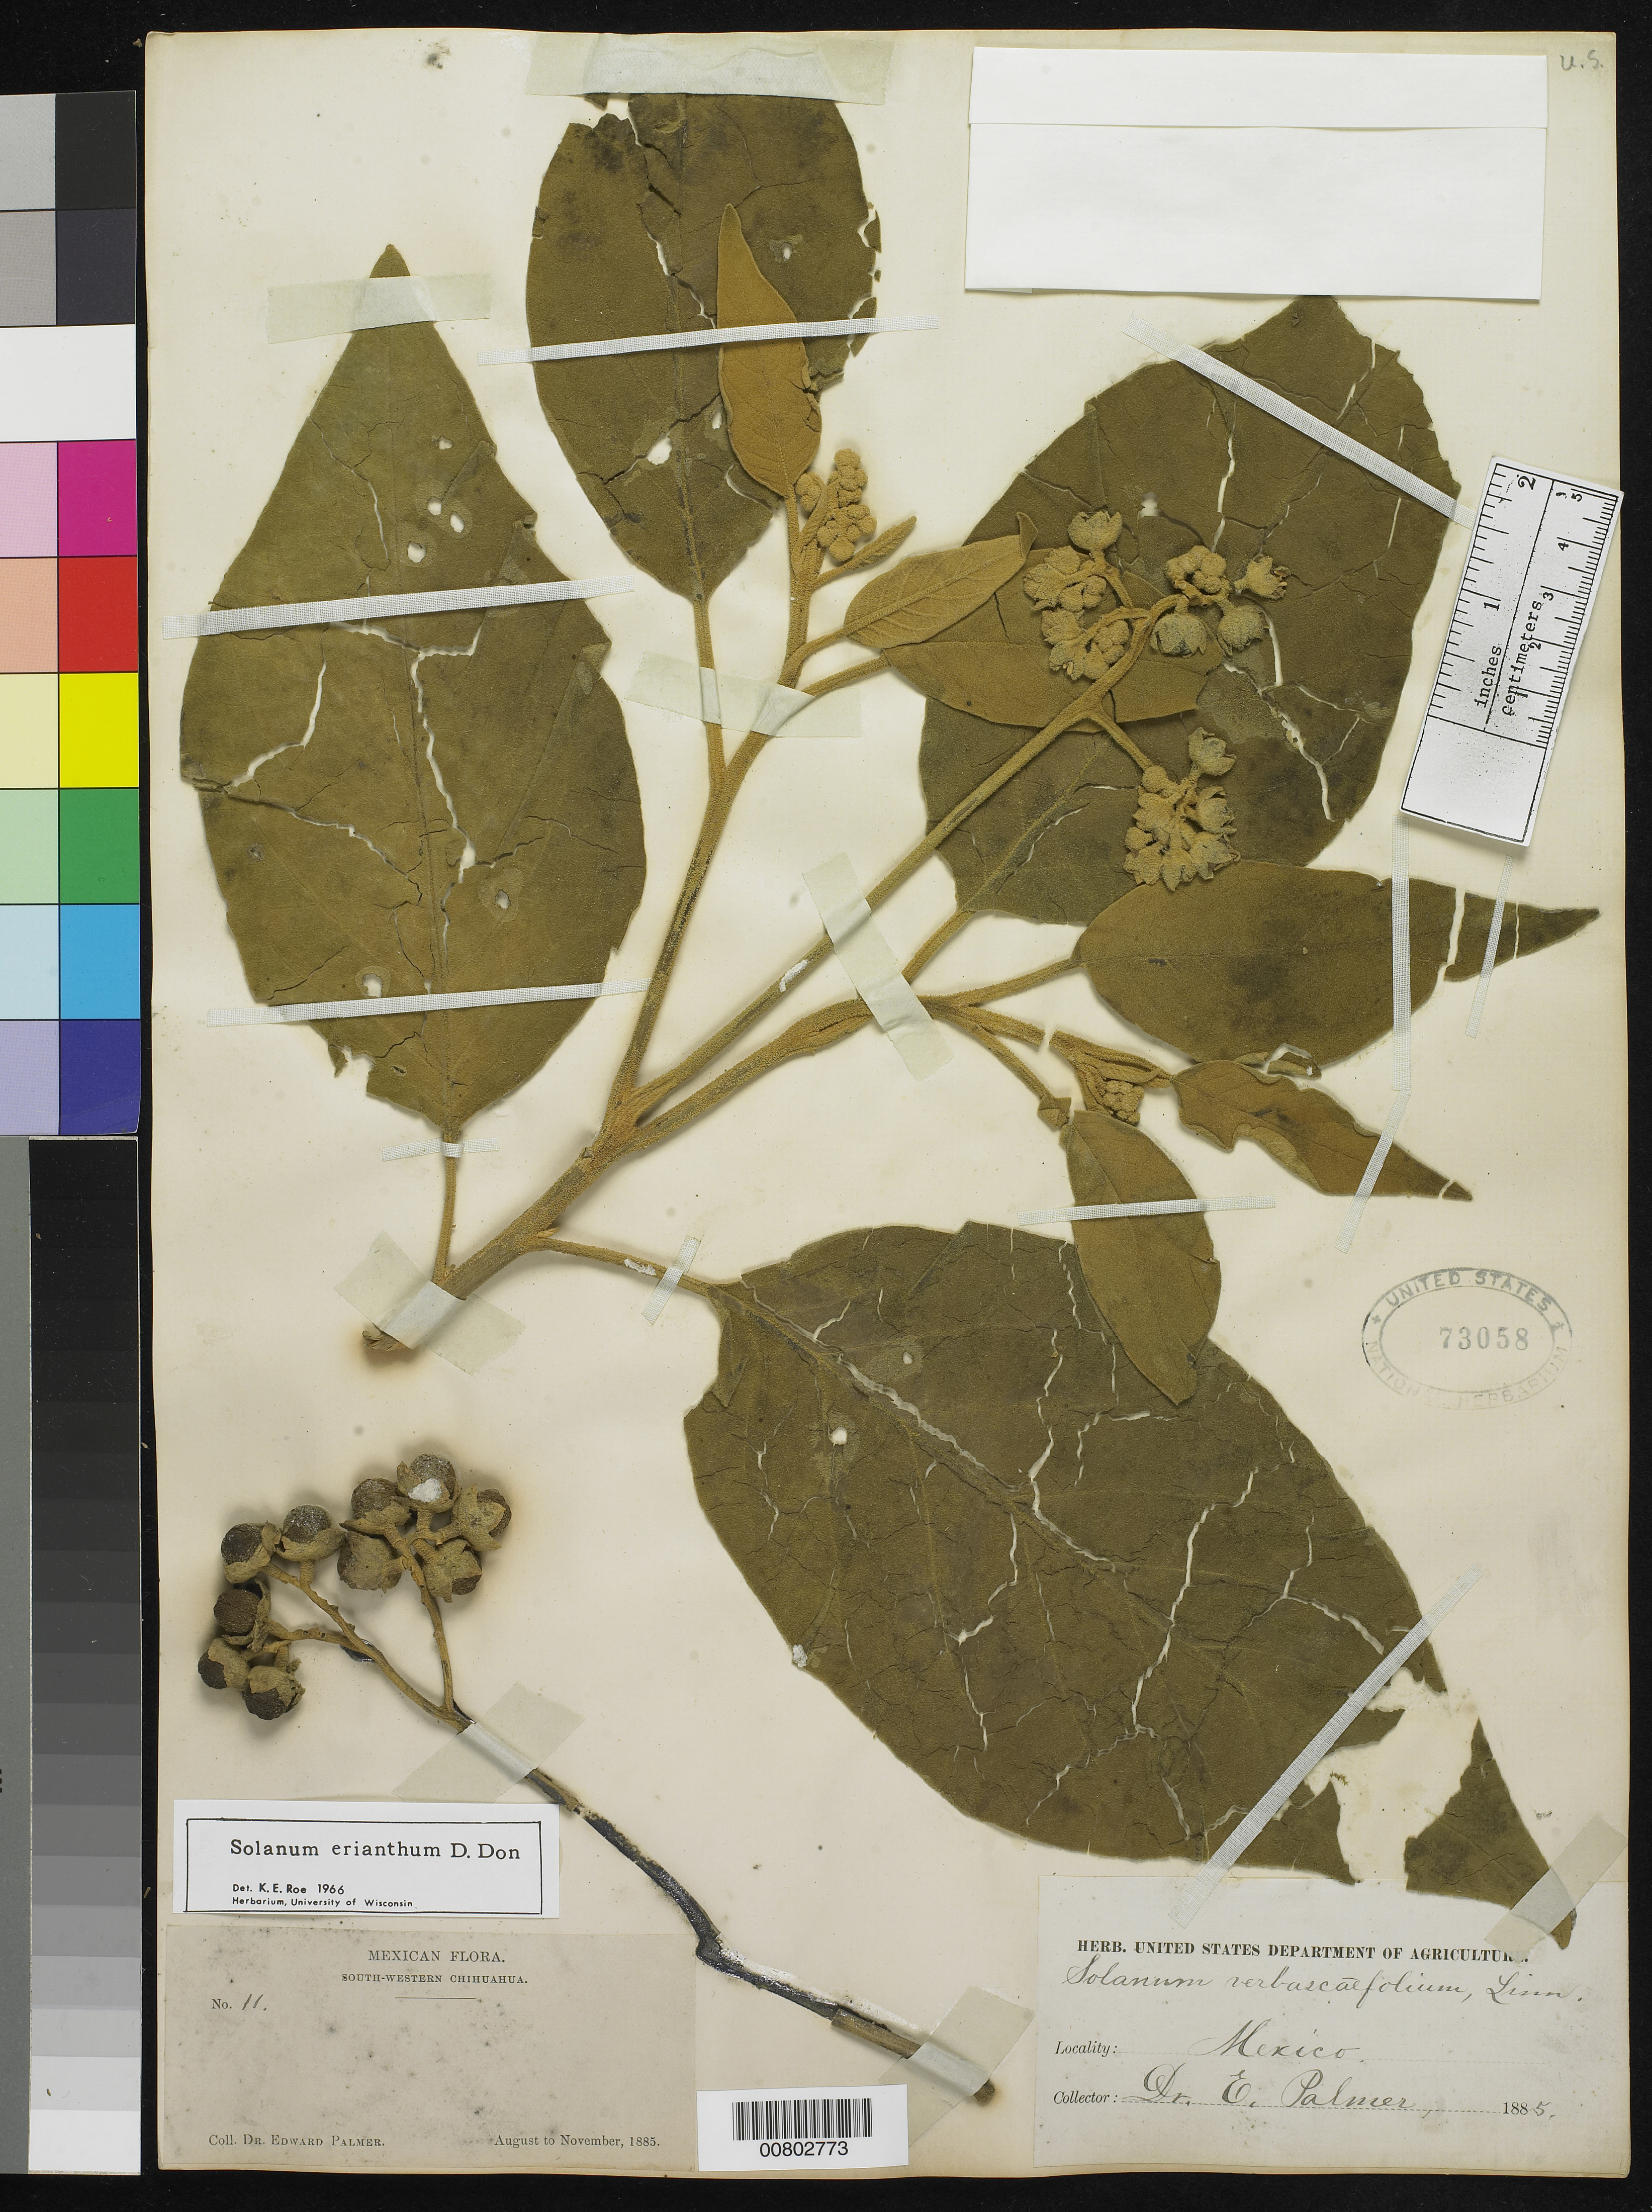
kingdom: Plantae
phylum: Tracheophyta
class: Magnoliopsida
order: Solanales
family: Solanaceae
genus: Solanum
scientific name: Solanum erianthum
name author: D. Don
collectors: E. Palmer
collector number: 11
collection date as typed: Aug 1885 to -- Nov 1885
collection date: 1885-08/1885-11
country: Mexico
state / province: Chihuahua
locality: South-Western Chihuahua.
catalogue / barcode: US 73058